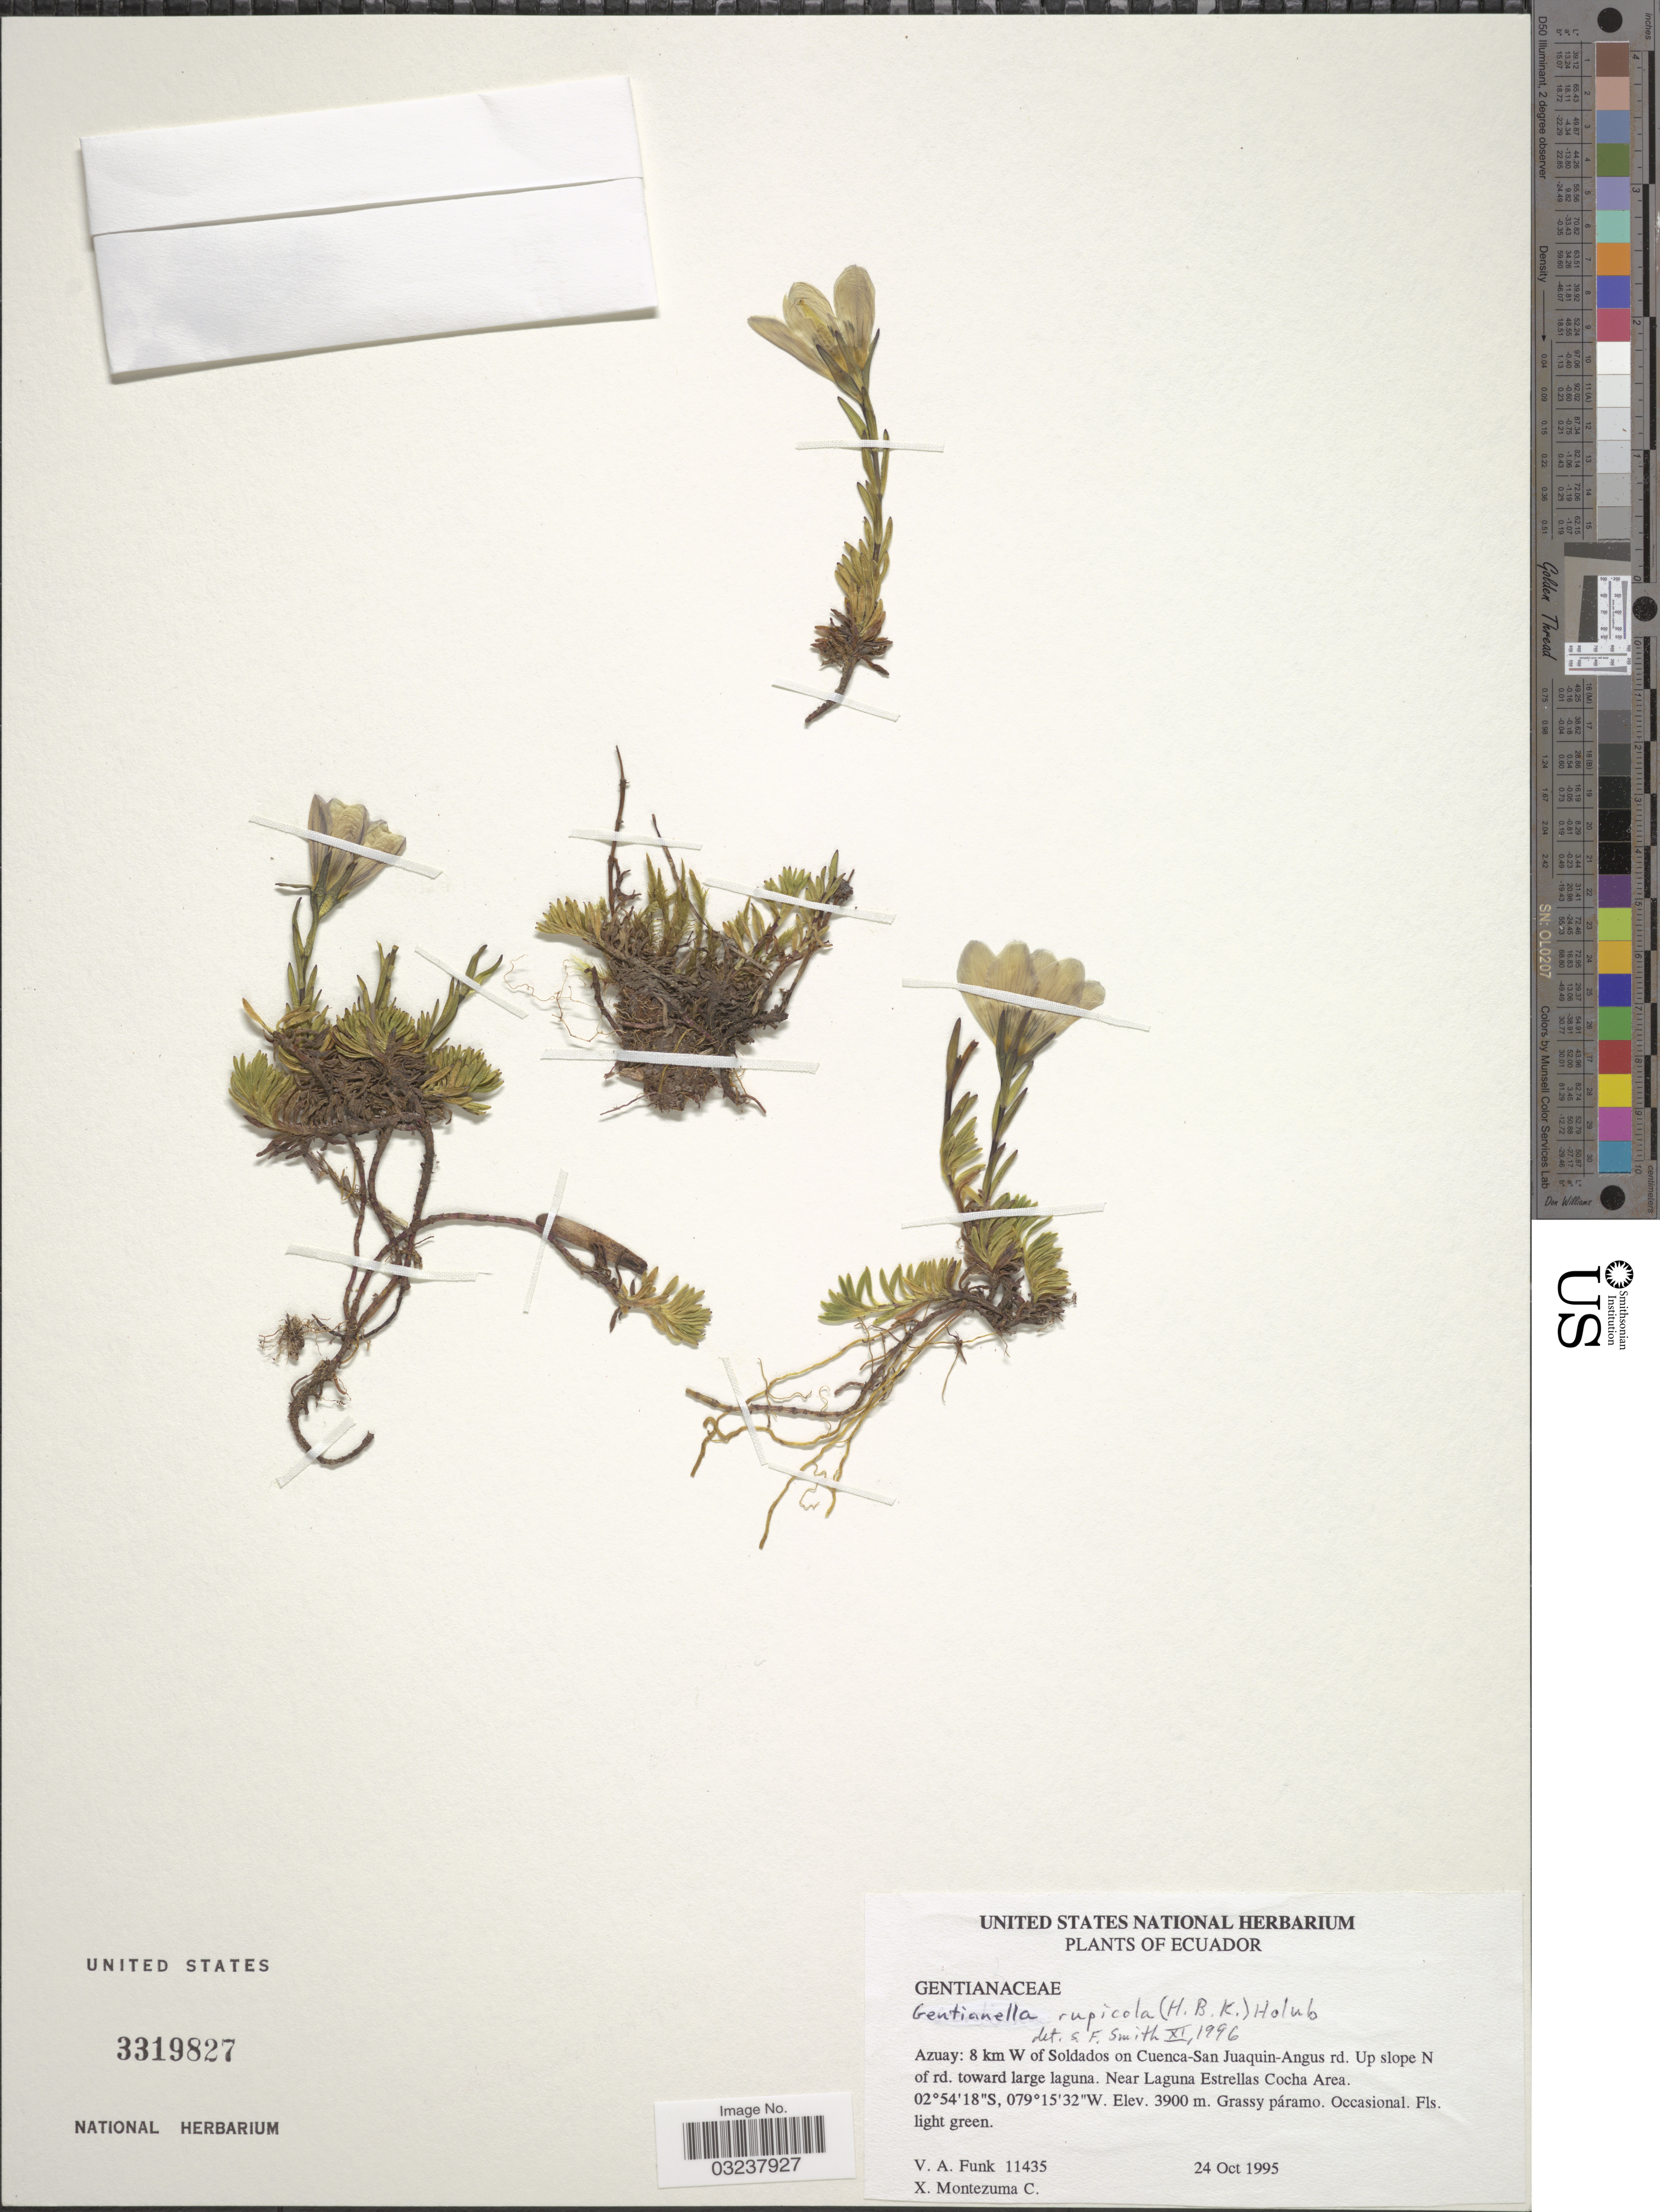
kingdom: Plantae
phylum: Tracheophyta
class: Magnoliopsida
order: Gentianales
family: Gentianaceae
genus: Gentianella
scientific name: Gentianella rupicola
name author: (Kunth) Holub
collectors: V. Funk & X. Montezuma C.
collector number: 11435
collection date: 1995-10-24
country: Ecuador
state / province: Azuay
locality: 8 km W of Soldados on Cuenca-San Juaquin-Angus rd. Up slope N of rd. toward large laguna. Near Laguna Estrellas Cocha Area.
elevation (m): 3900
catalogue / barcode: US 3319827